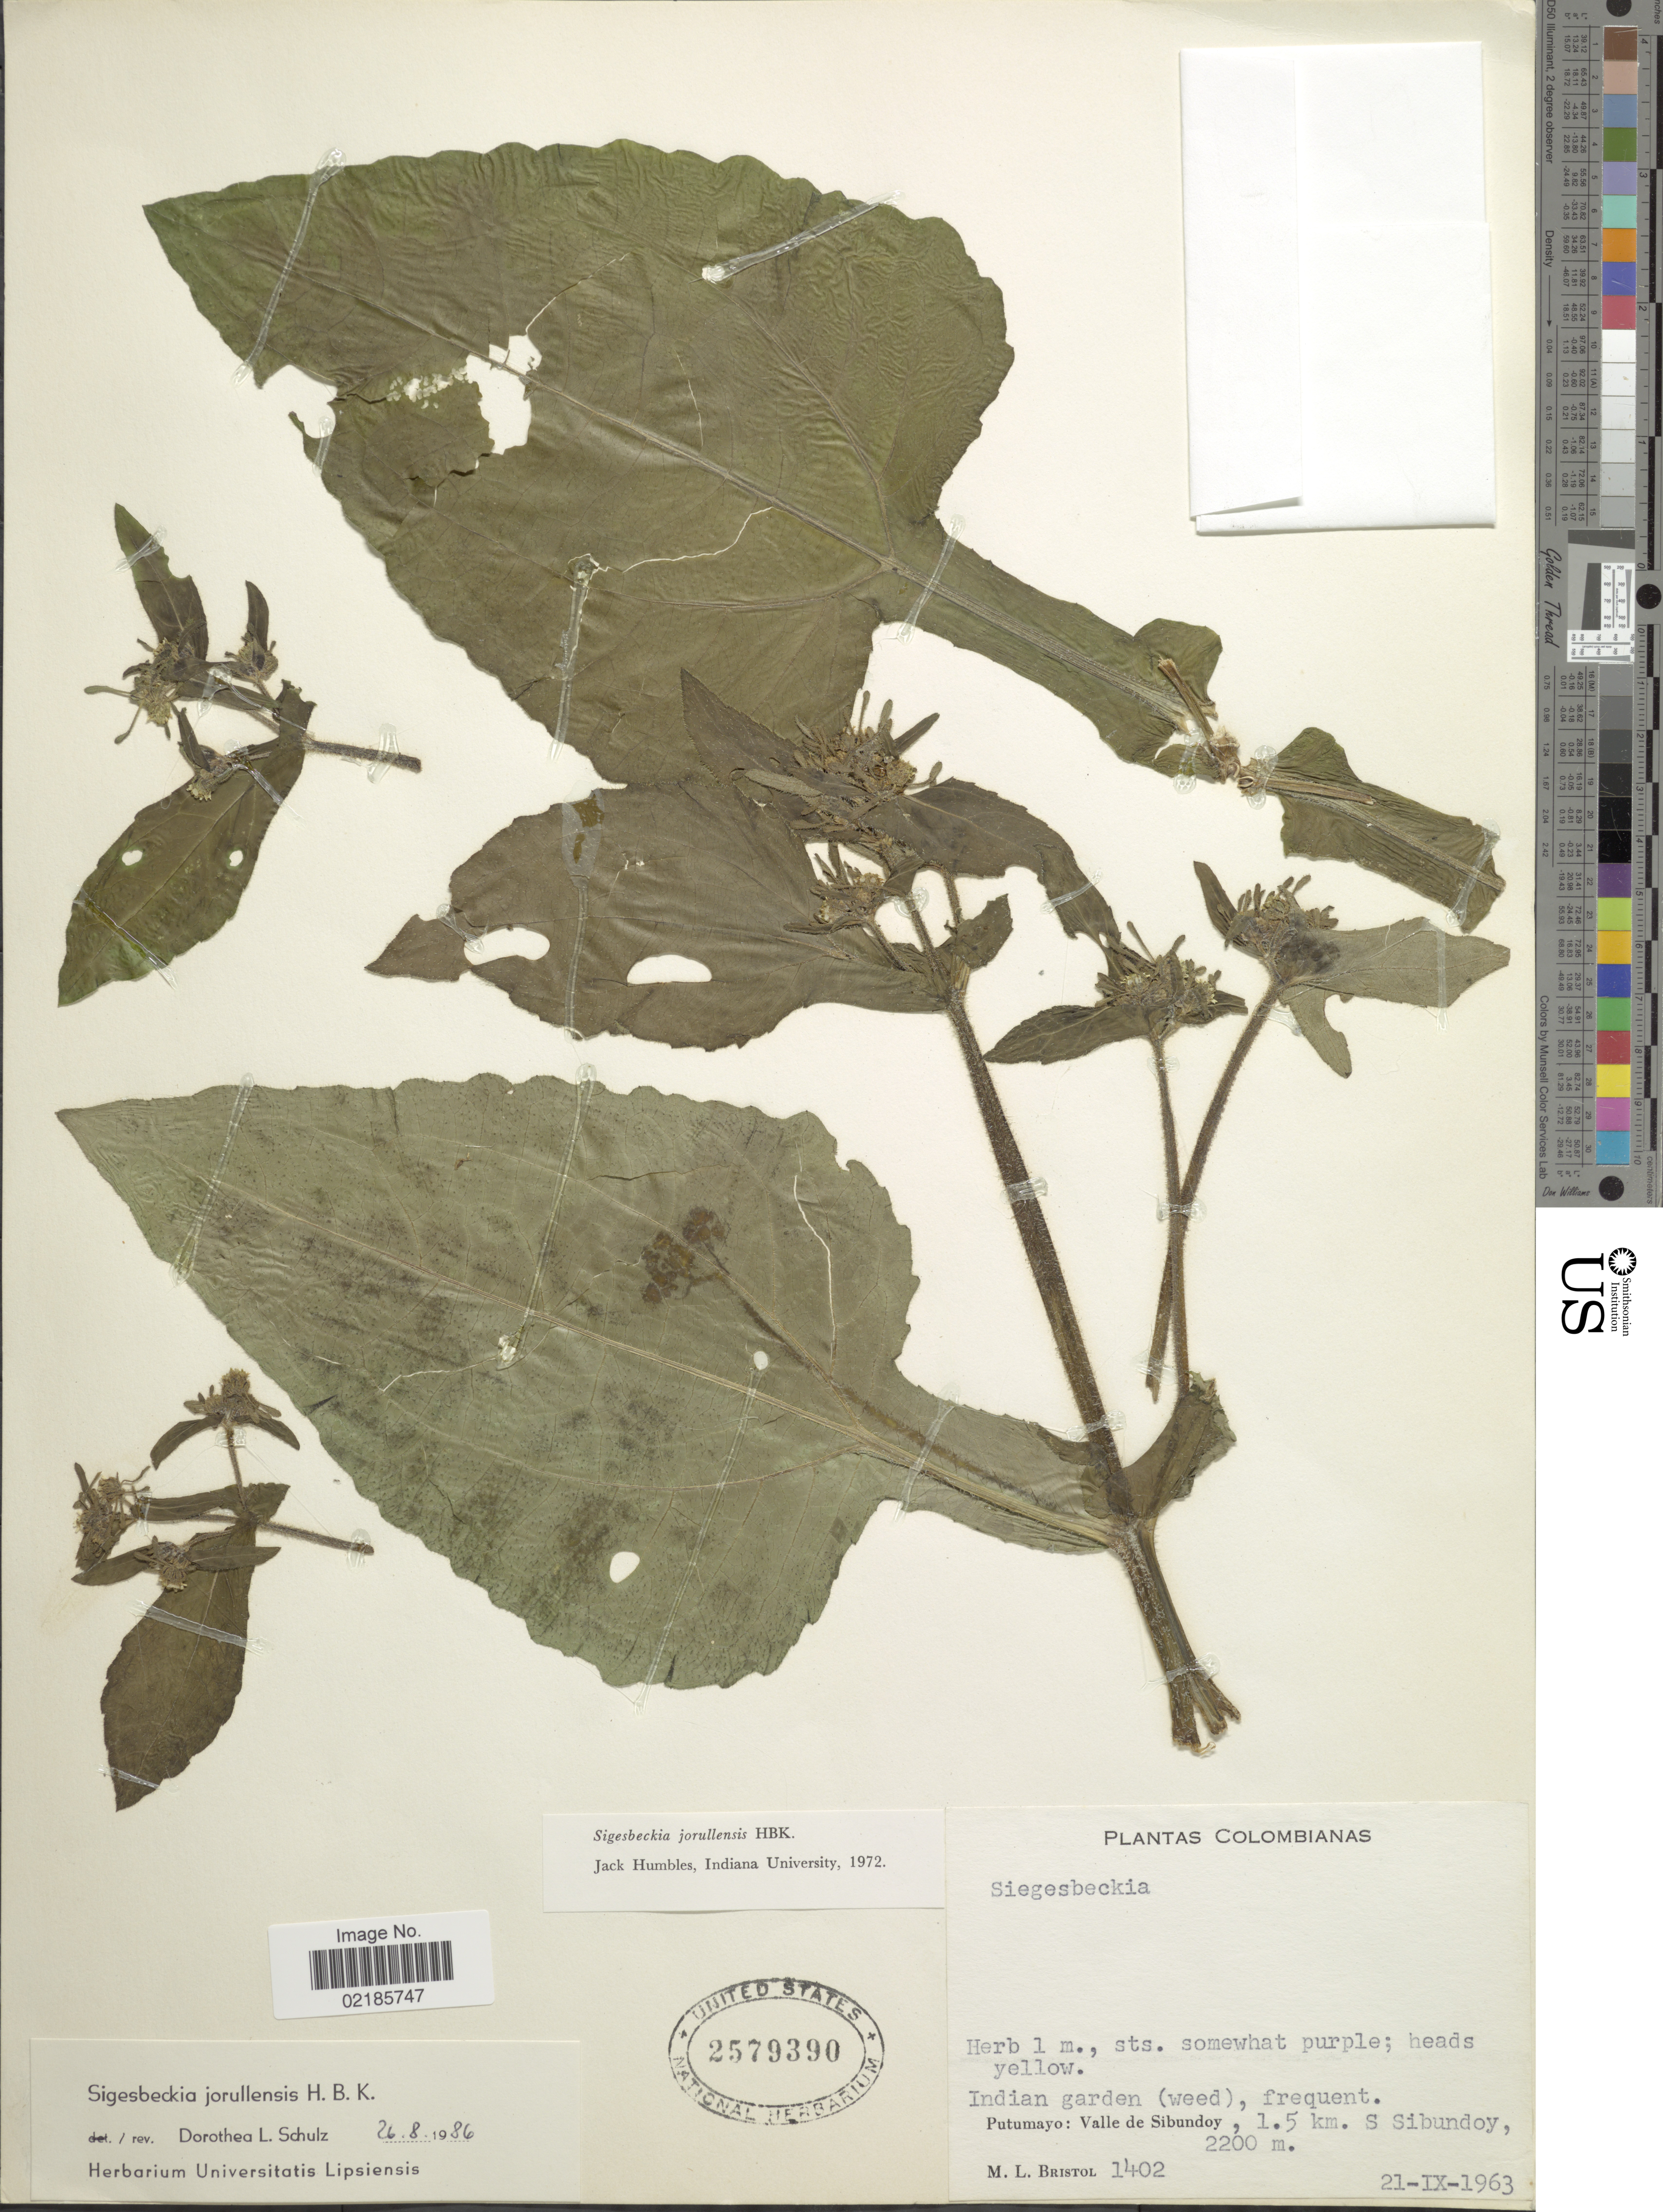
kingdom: Plantae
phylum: Tracheophyta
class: Magnoliopsida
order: Asterales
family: Asteraceae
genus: Sigesbeckia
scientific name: Sigesbeckia jorullensis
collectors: M. L. Bristol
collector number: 1402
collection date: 1963-09-21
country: Colombia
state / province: Putumayo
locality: Indian garden (weed), frequent, Valle de Sibundoy, 1.5 km. S of Sibundoy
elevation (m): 2200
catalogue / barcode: US 2579390